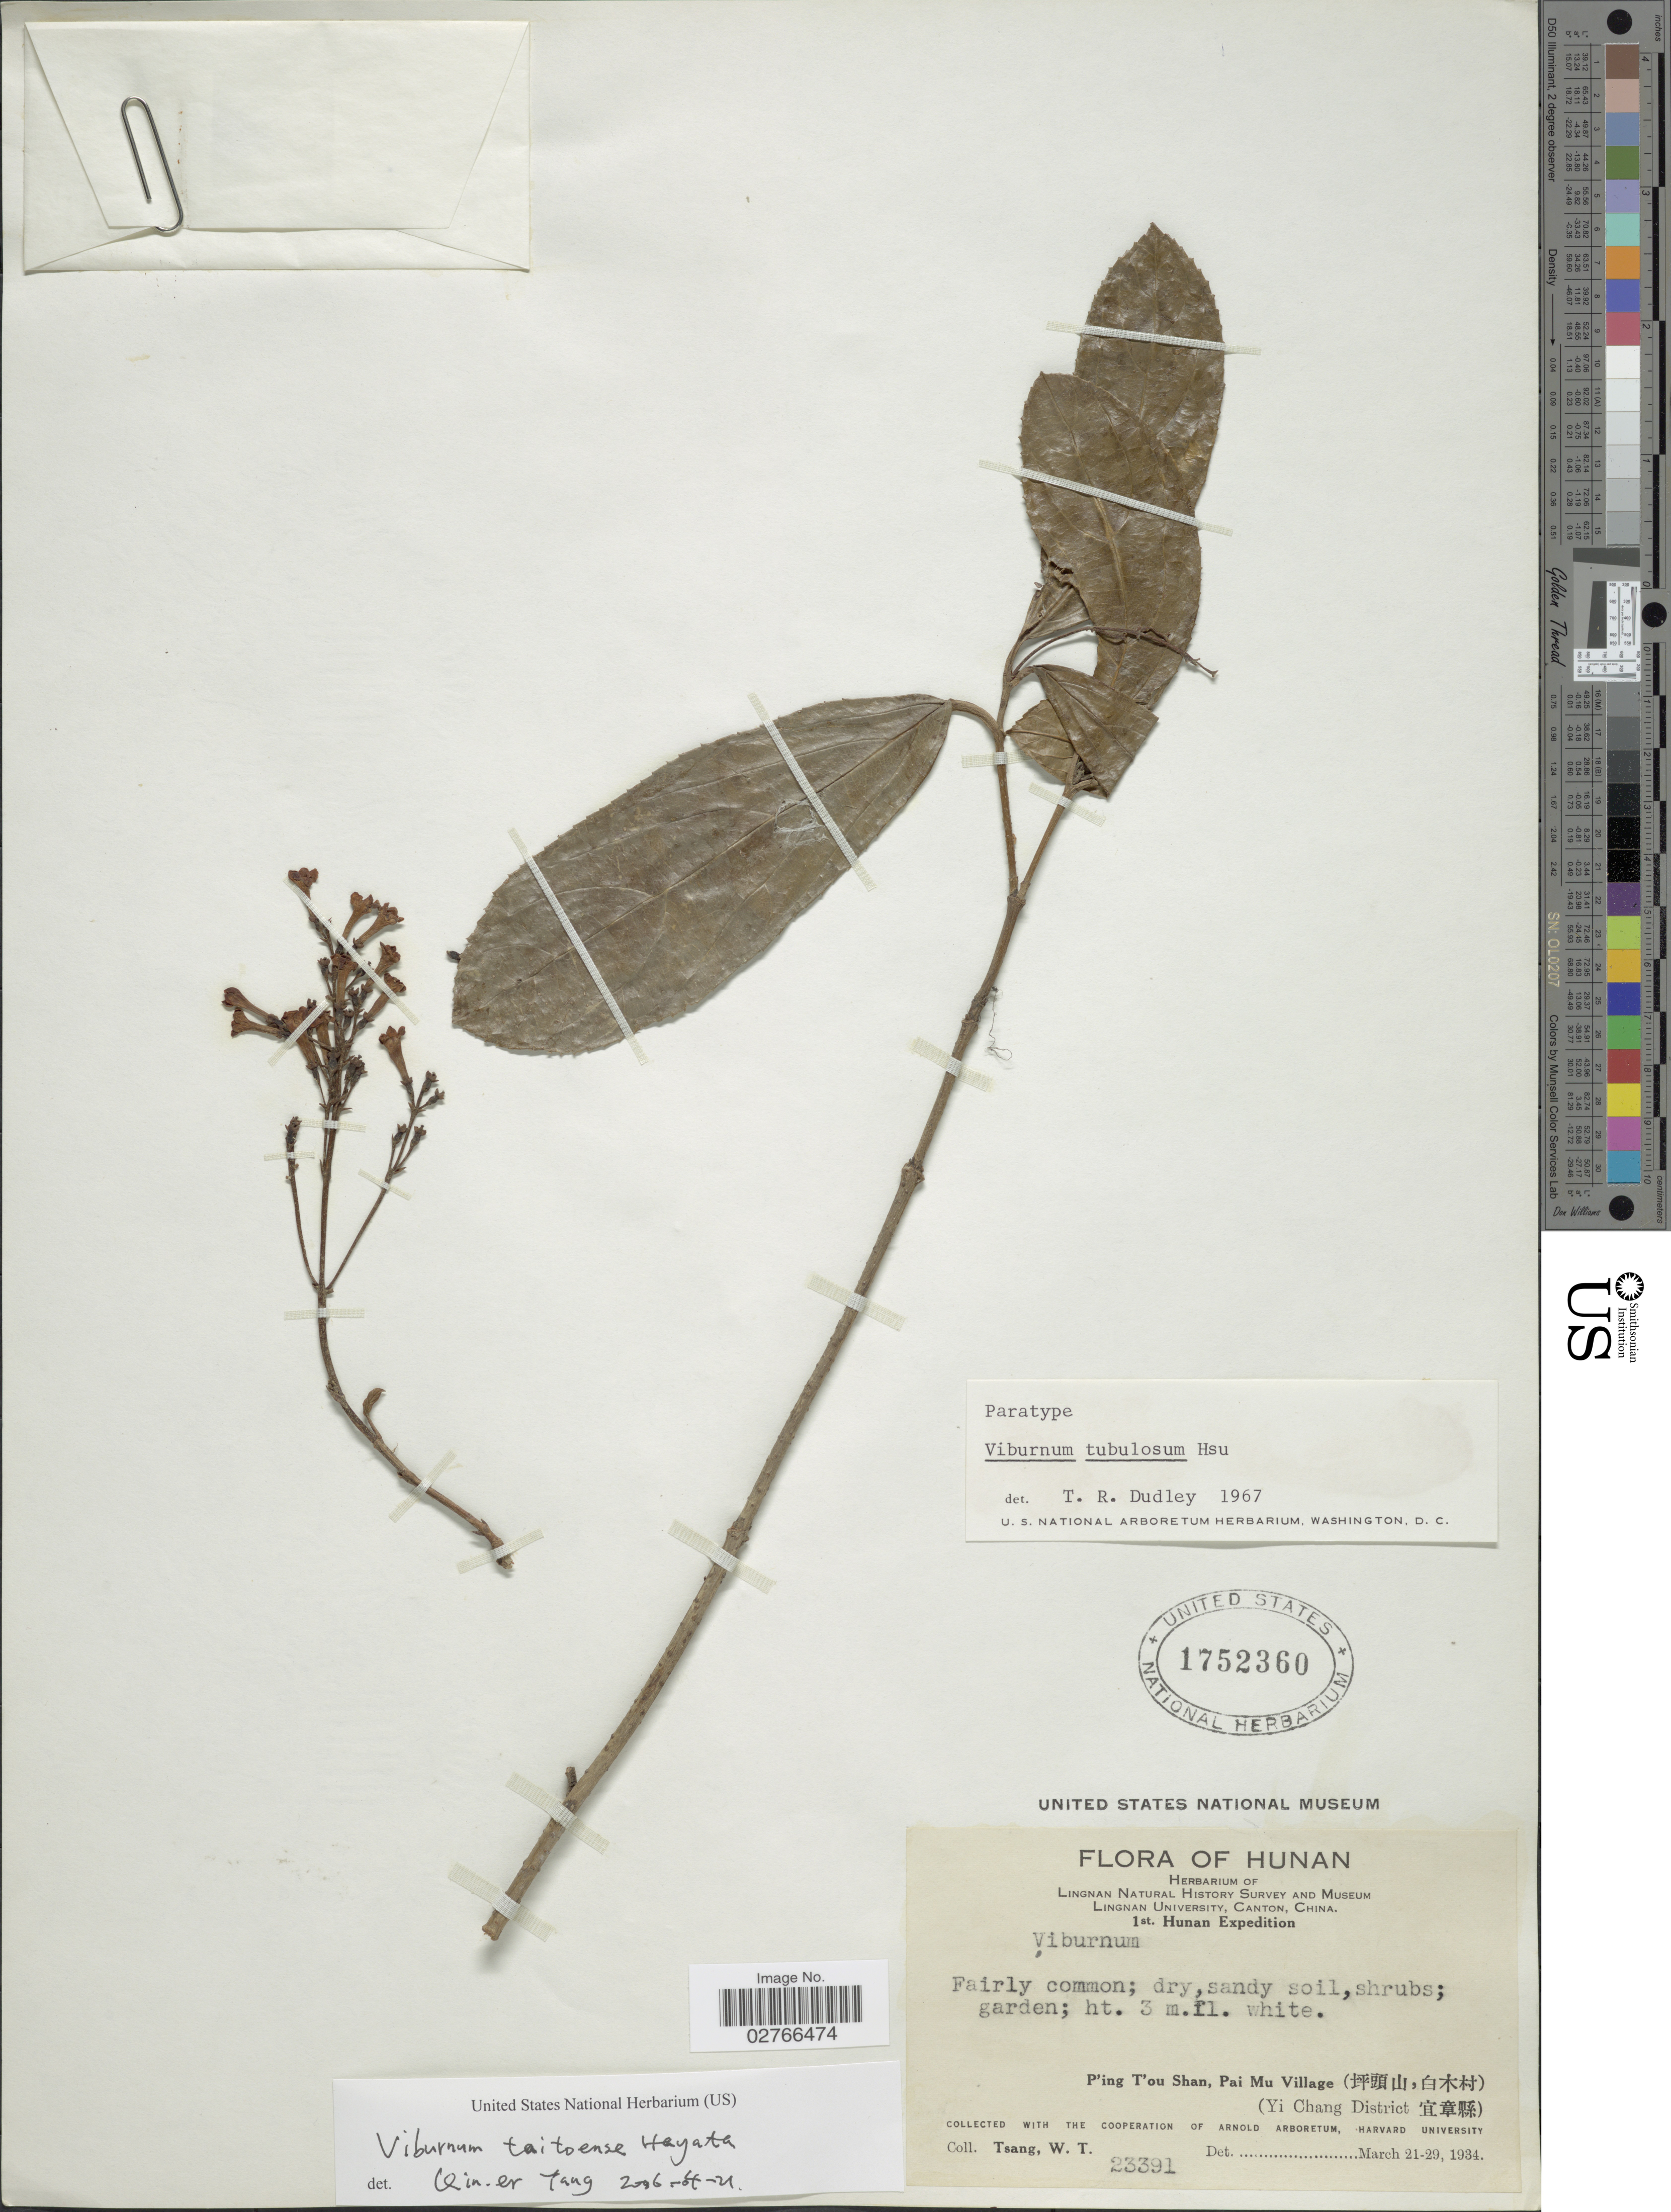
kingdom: Plantae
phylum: Tracheophyta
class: Magnoliopsida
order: Dipsacales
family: Viburnaceae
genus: Viburnum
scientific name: Viburnum taitoense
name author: Hayata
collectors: W. T. Tsang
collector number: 23391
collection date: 1934-03-21/1934-03-29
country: China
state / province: Hunan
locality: P'ing T'ou Shan, Pai Mu Village (X), (Yi Chang District X).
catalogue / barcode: US 1752360